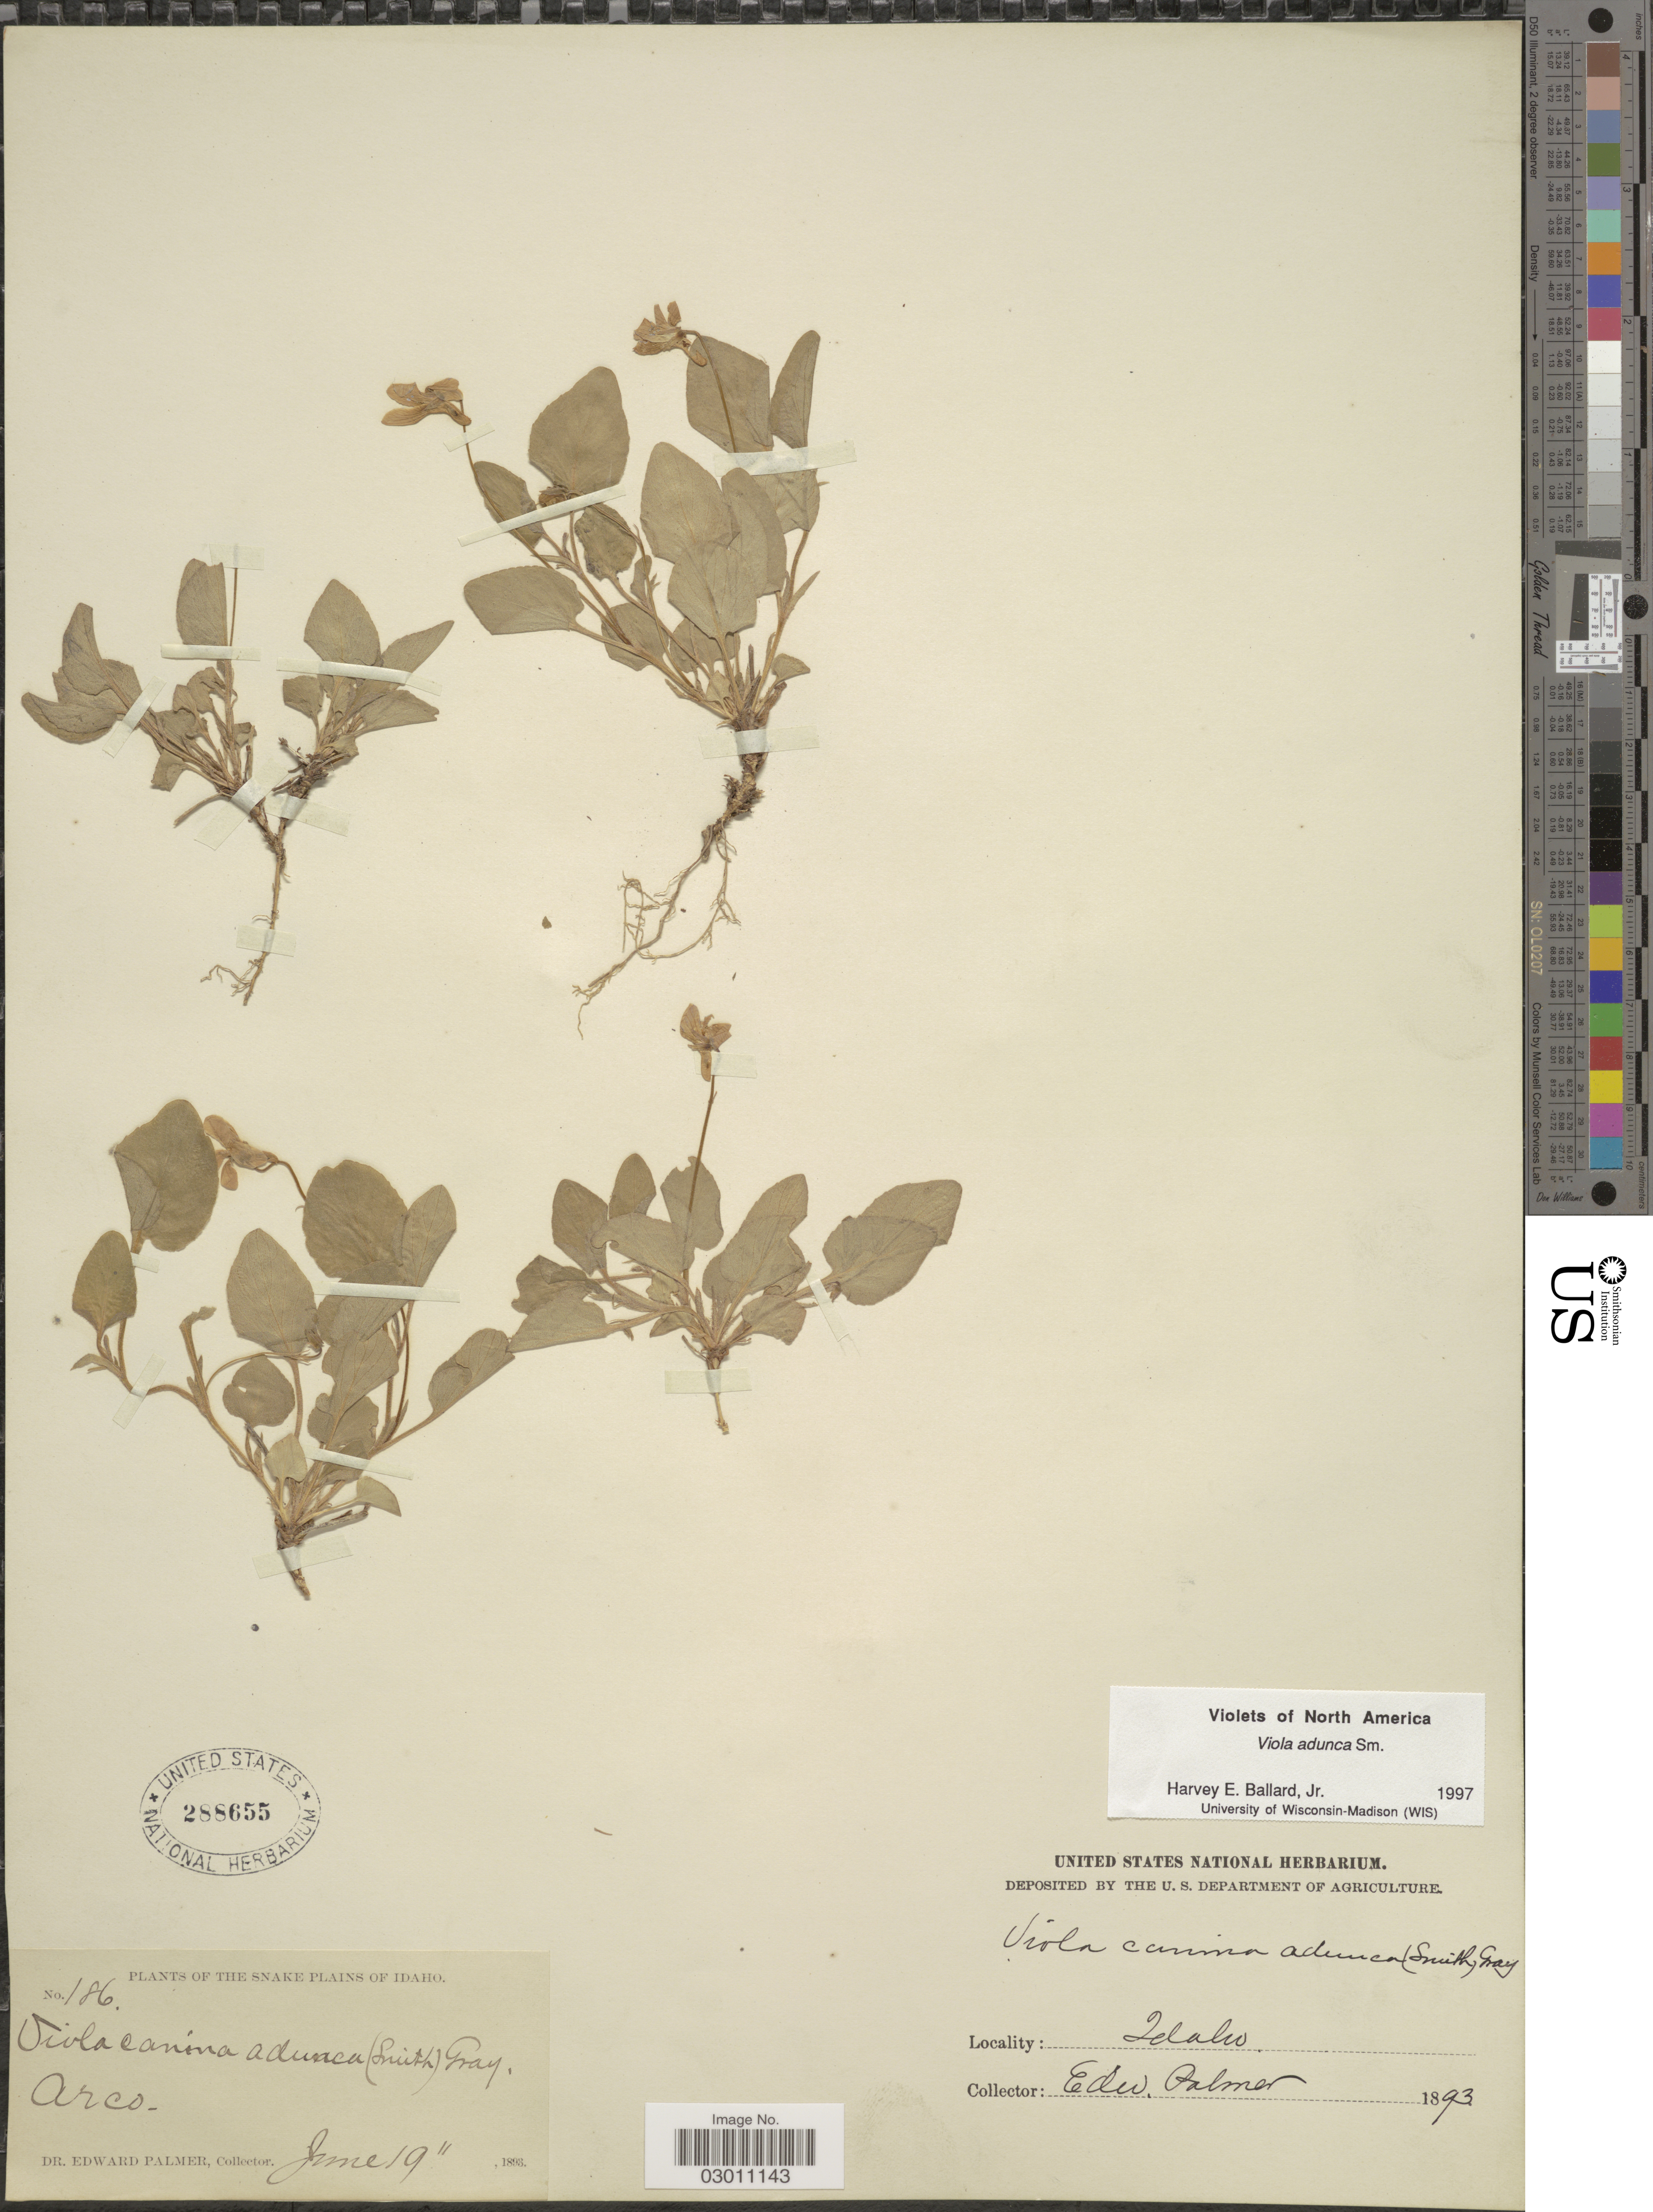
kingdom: Plantae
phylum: Tracheophyta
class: Magnoliopsida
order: Malpighiales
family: Violaceae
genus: Viola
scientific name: Viola adunca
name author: Sm.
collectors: E. Palmer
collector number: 186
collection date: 1893-06-19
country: United States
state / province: Idaho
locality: Snake Plains of Idaho. Arco.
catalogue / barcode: US 288655